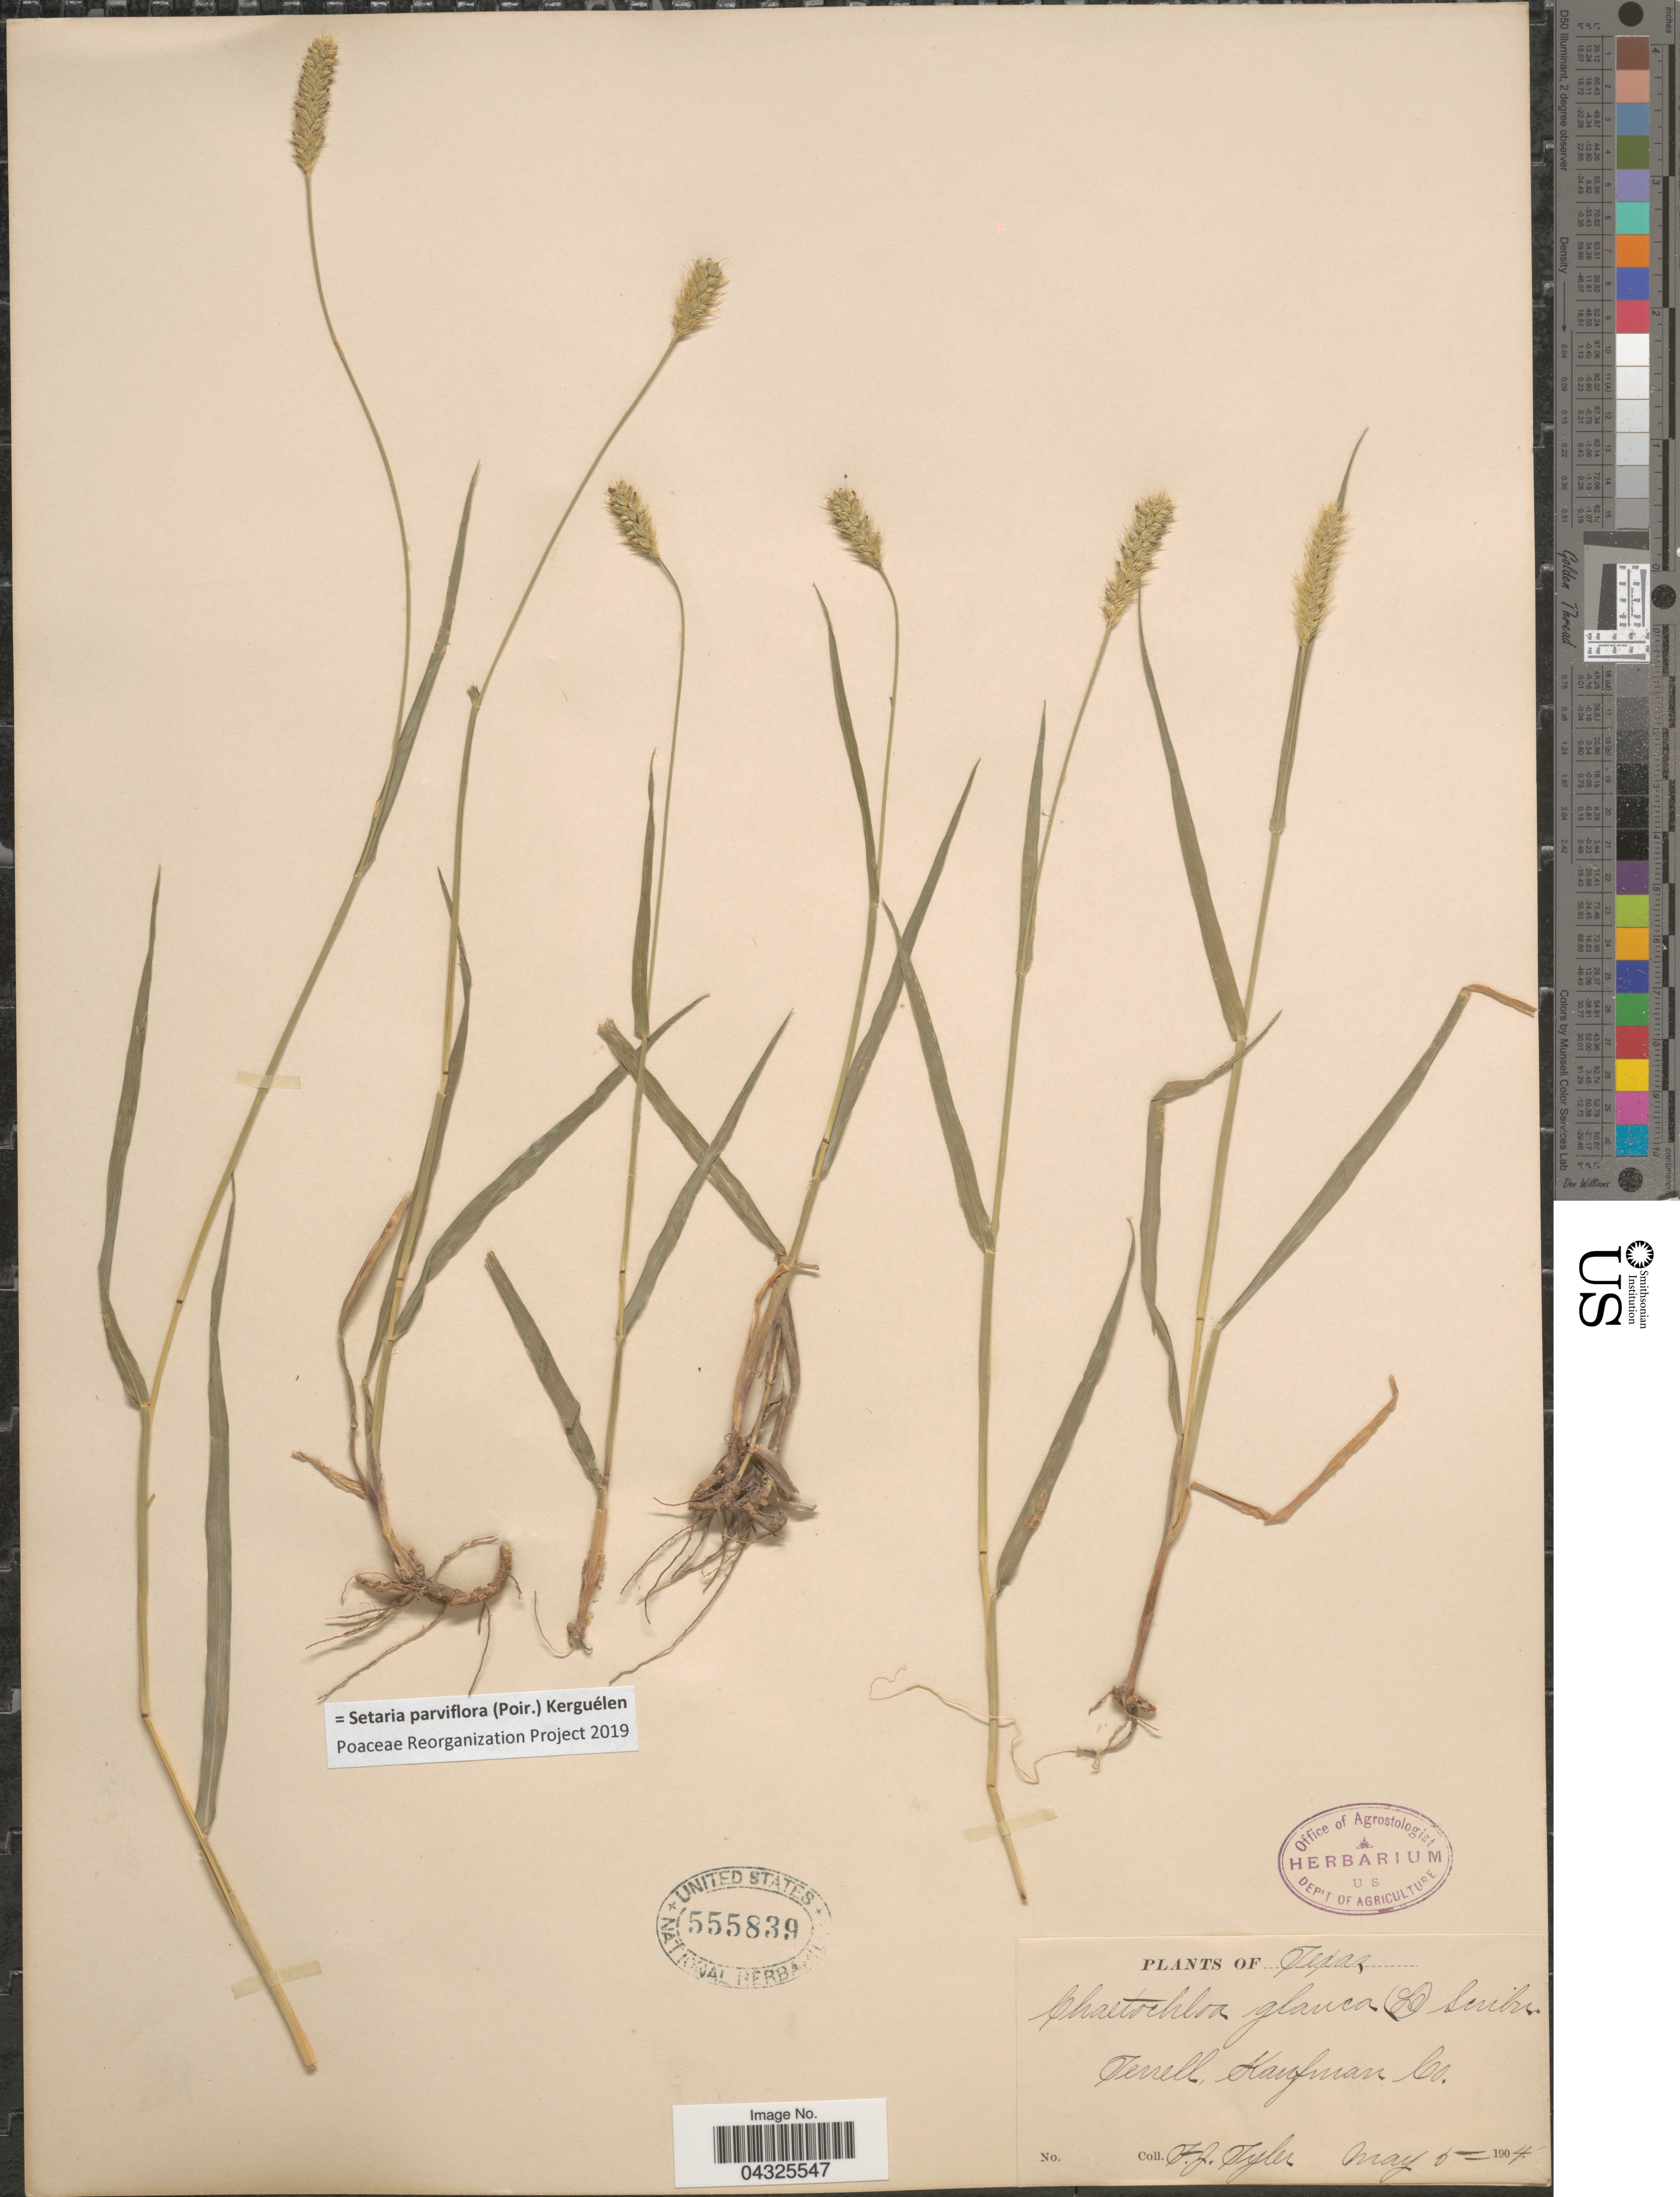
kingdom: Plantae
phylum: Tracheophyta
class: Liliopsida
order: Poales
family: Poaceae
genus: Setaria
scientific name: Setaria parviflora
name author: (Poir.) Kerguélen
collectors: F. Tyler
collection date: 1904-05-06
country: United States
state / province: Texas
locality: Terrel Kaufman Co.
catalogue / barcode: US 555839